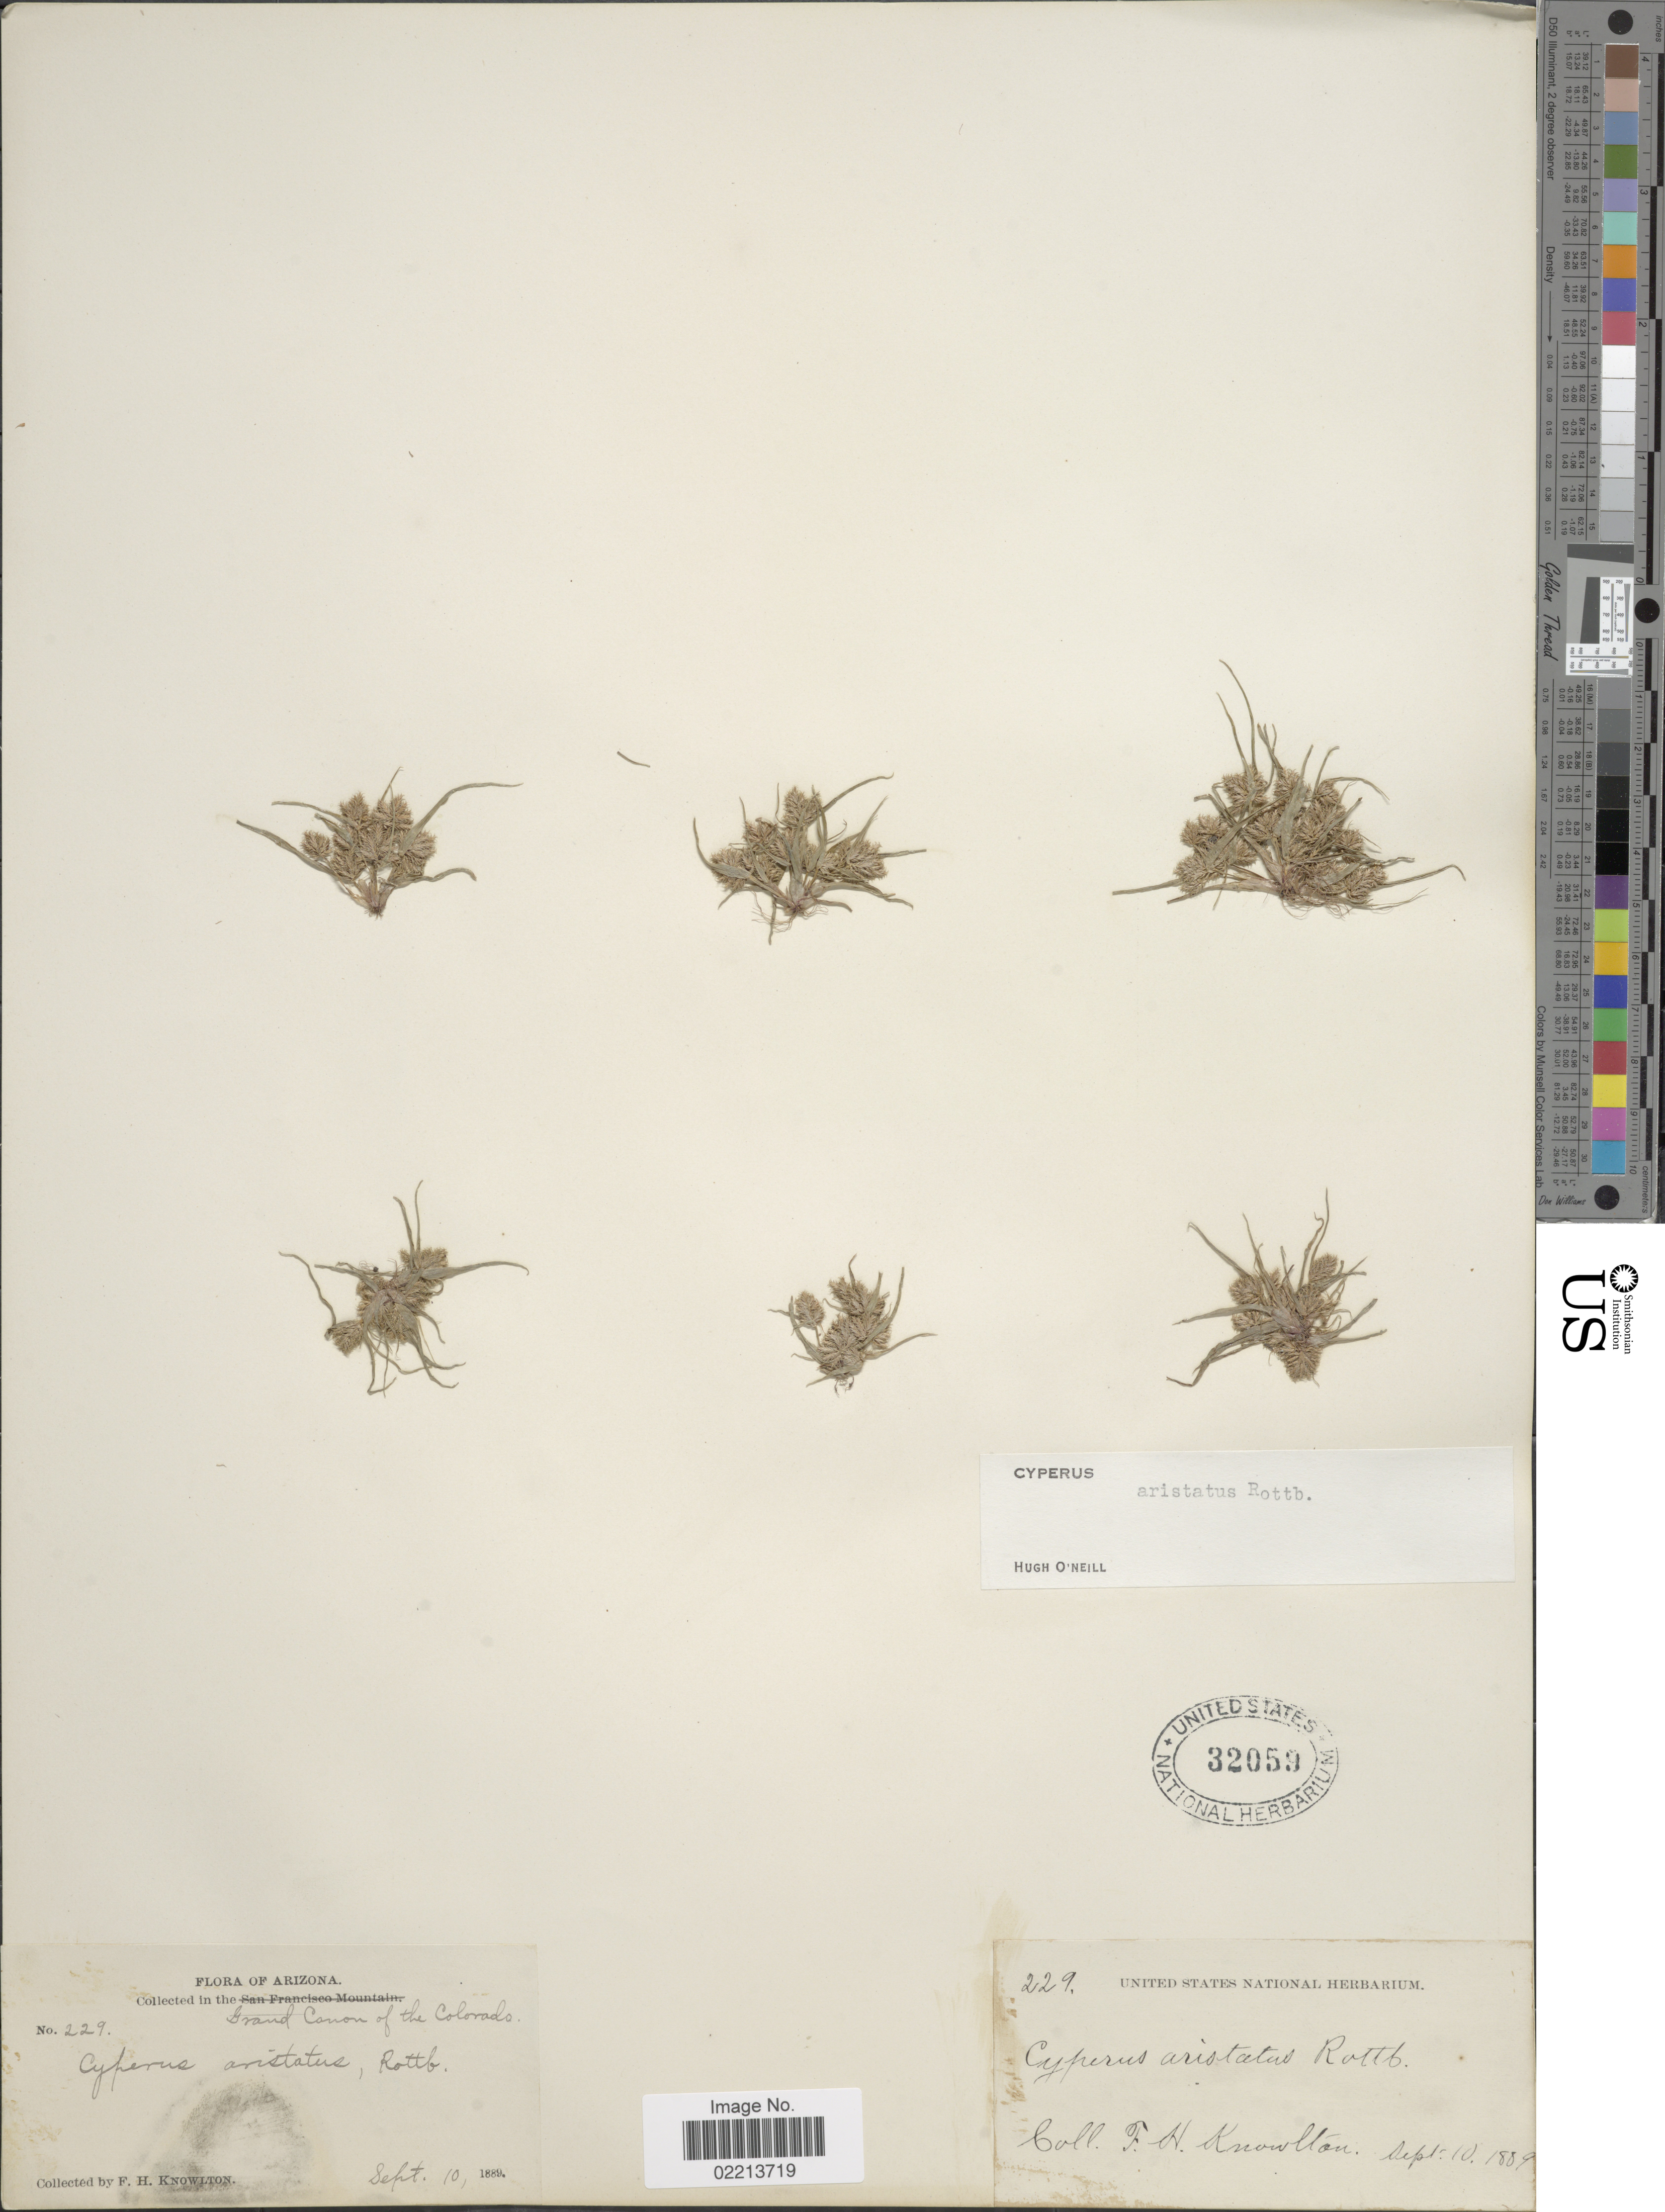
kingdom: Plantae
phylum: Tracheophyta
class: Liliopsida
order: Poales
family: Cyperaceae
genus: Cyperus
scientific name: Cyperus squarrosus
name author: L.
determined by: Strong, Mark T., (BOT), Smithsonian Institution - National Museum of Natural History (UNITED STATES)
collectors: F. H. Knowlton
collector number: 229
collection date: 1889-09-10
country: United States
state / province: Arizona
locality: Grand Canon of the Colorado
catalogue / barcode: US 32059